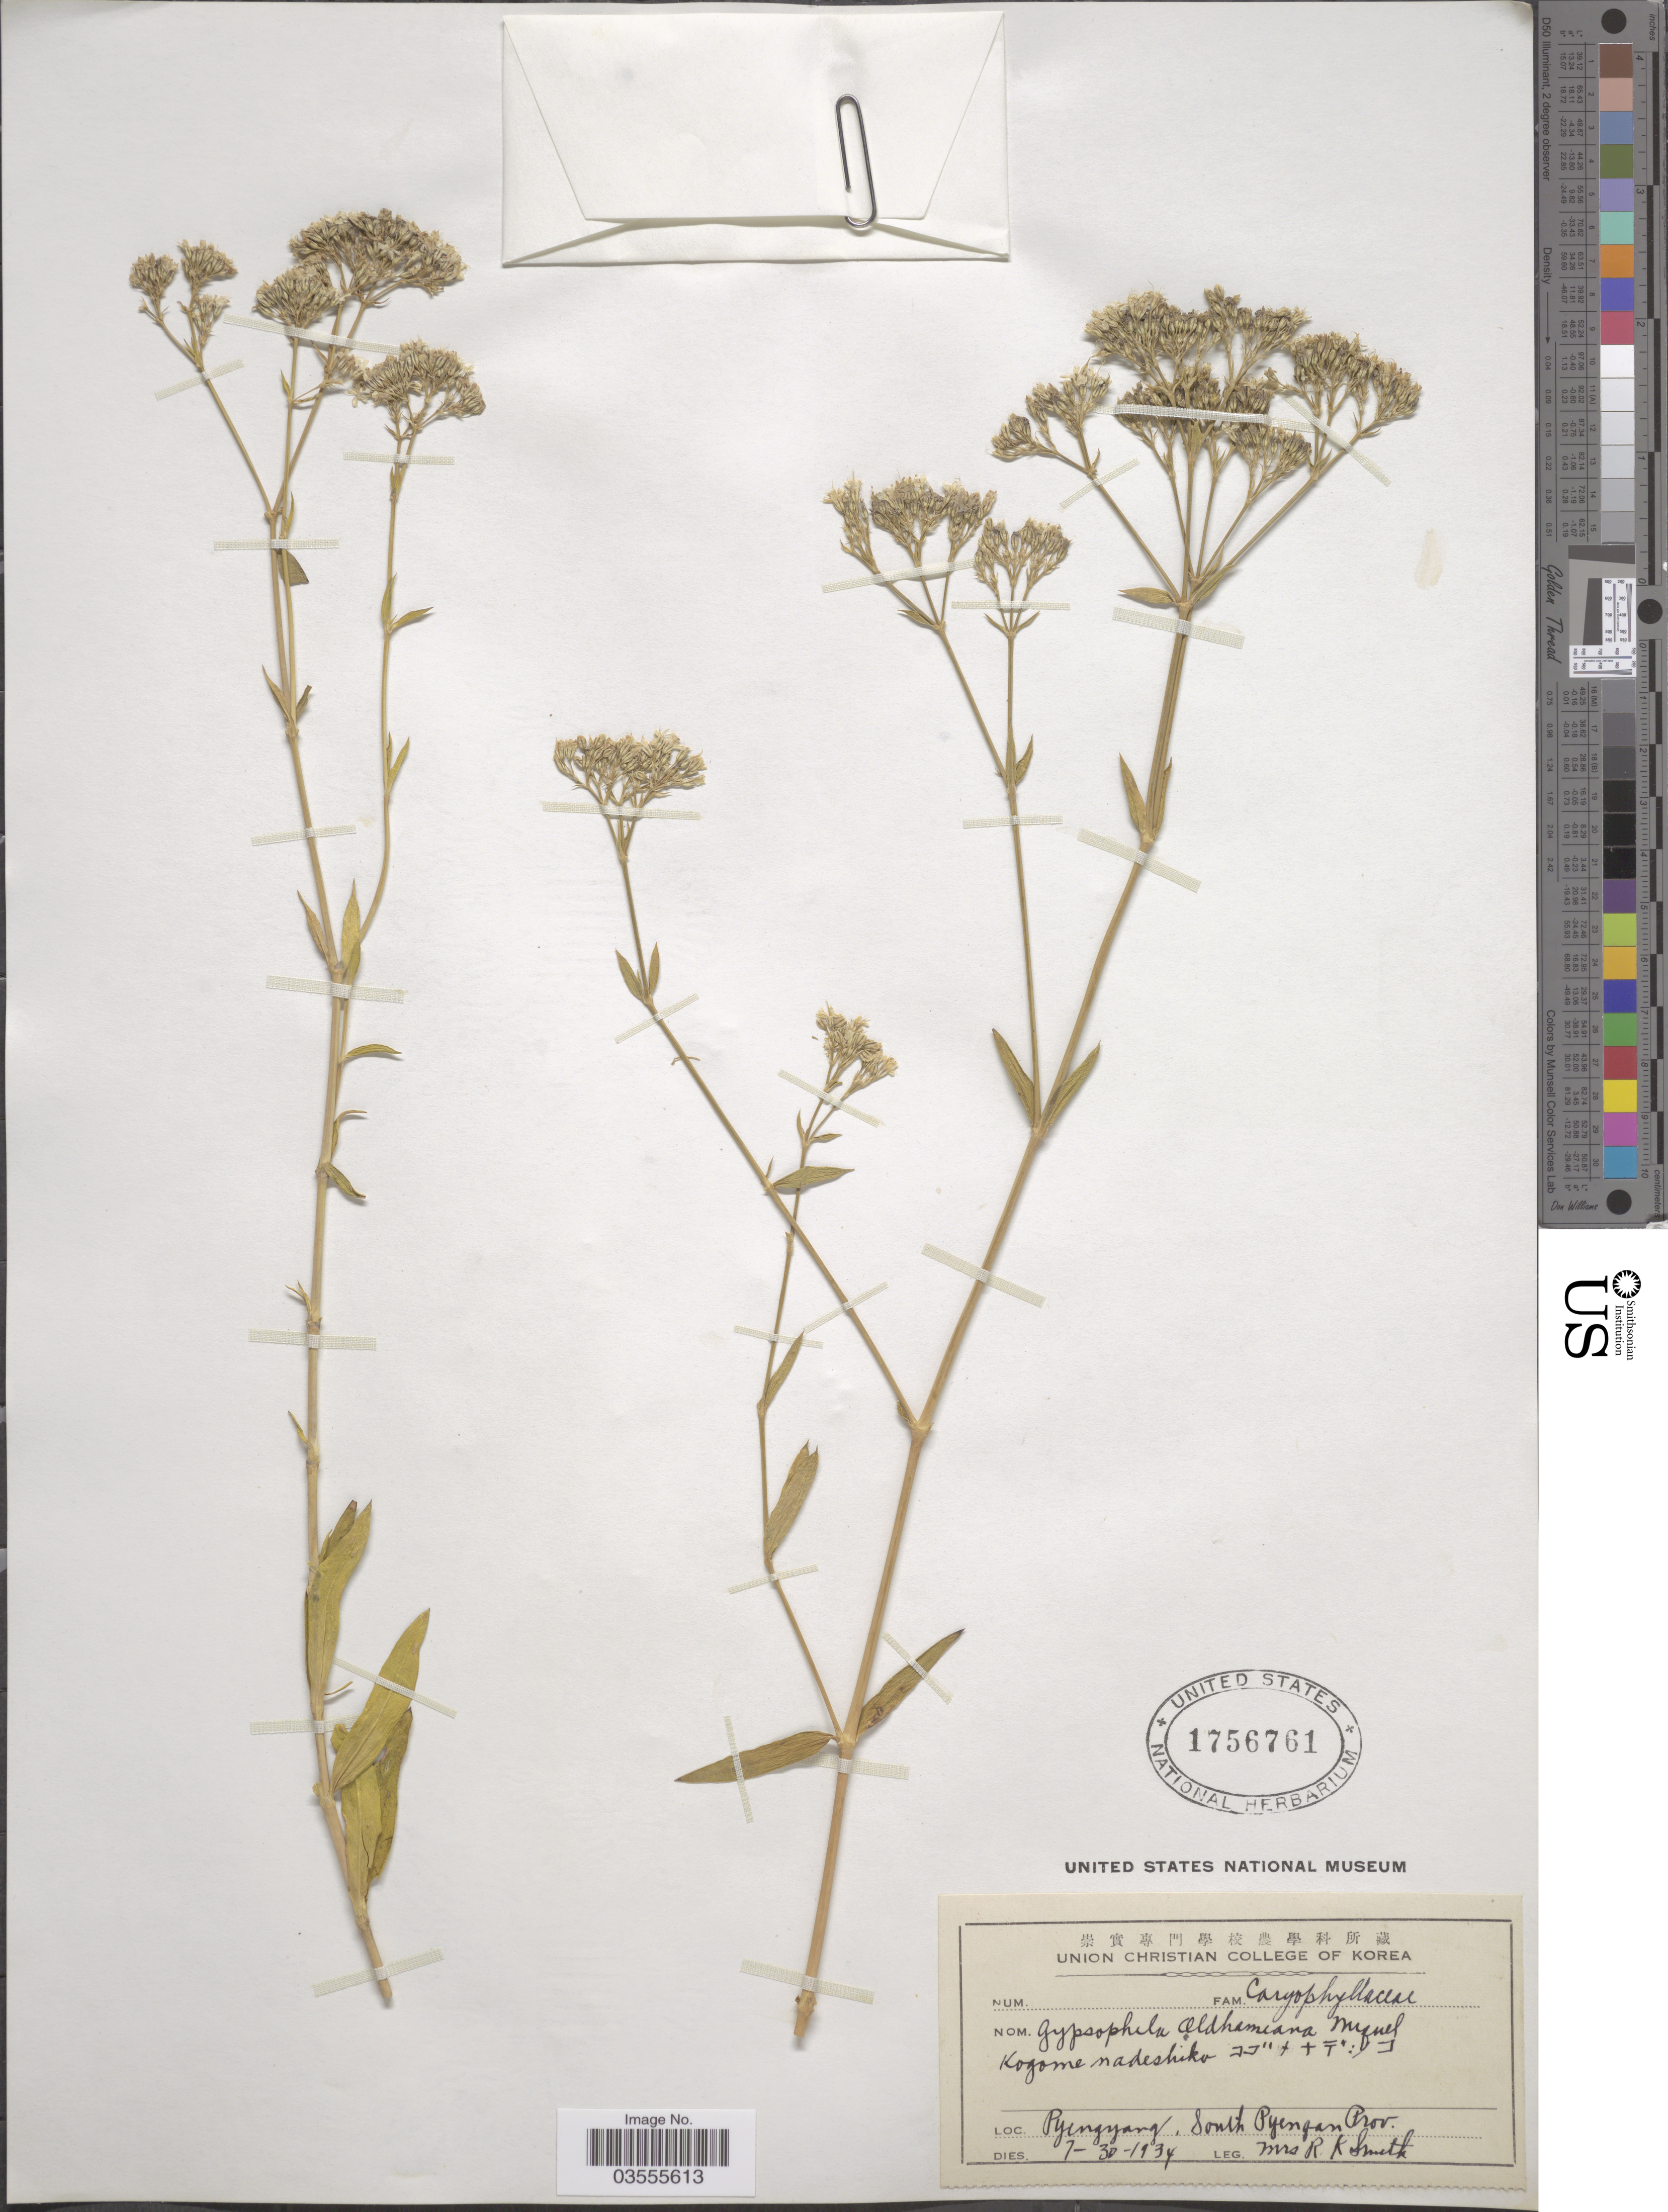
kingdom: Plantae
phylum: Tracheophyta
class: Magnoliopsida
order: Caryophyllales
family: Caryophyllaceae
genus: Gypsophila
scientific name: Gypsophila oldhamiana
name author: Miq.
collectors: Mrs. R. K. Smith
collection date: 1934-07-30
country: North Korea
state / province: South P'yongan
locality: Pyengyang, South Pyengan Prov.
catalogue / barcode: US 1756761